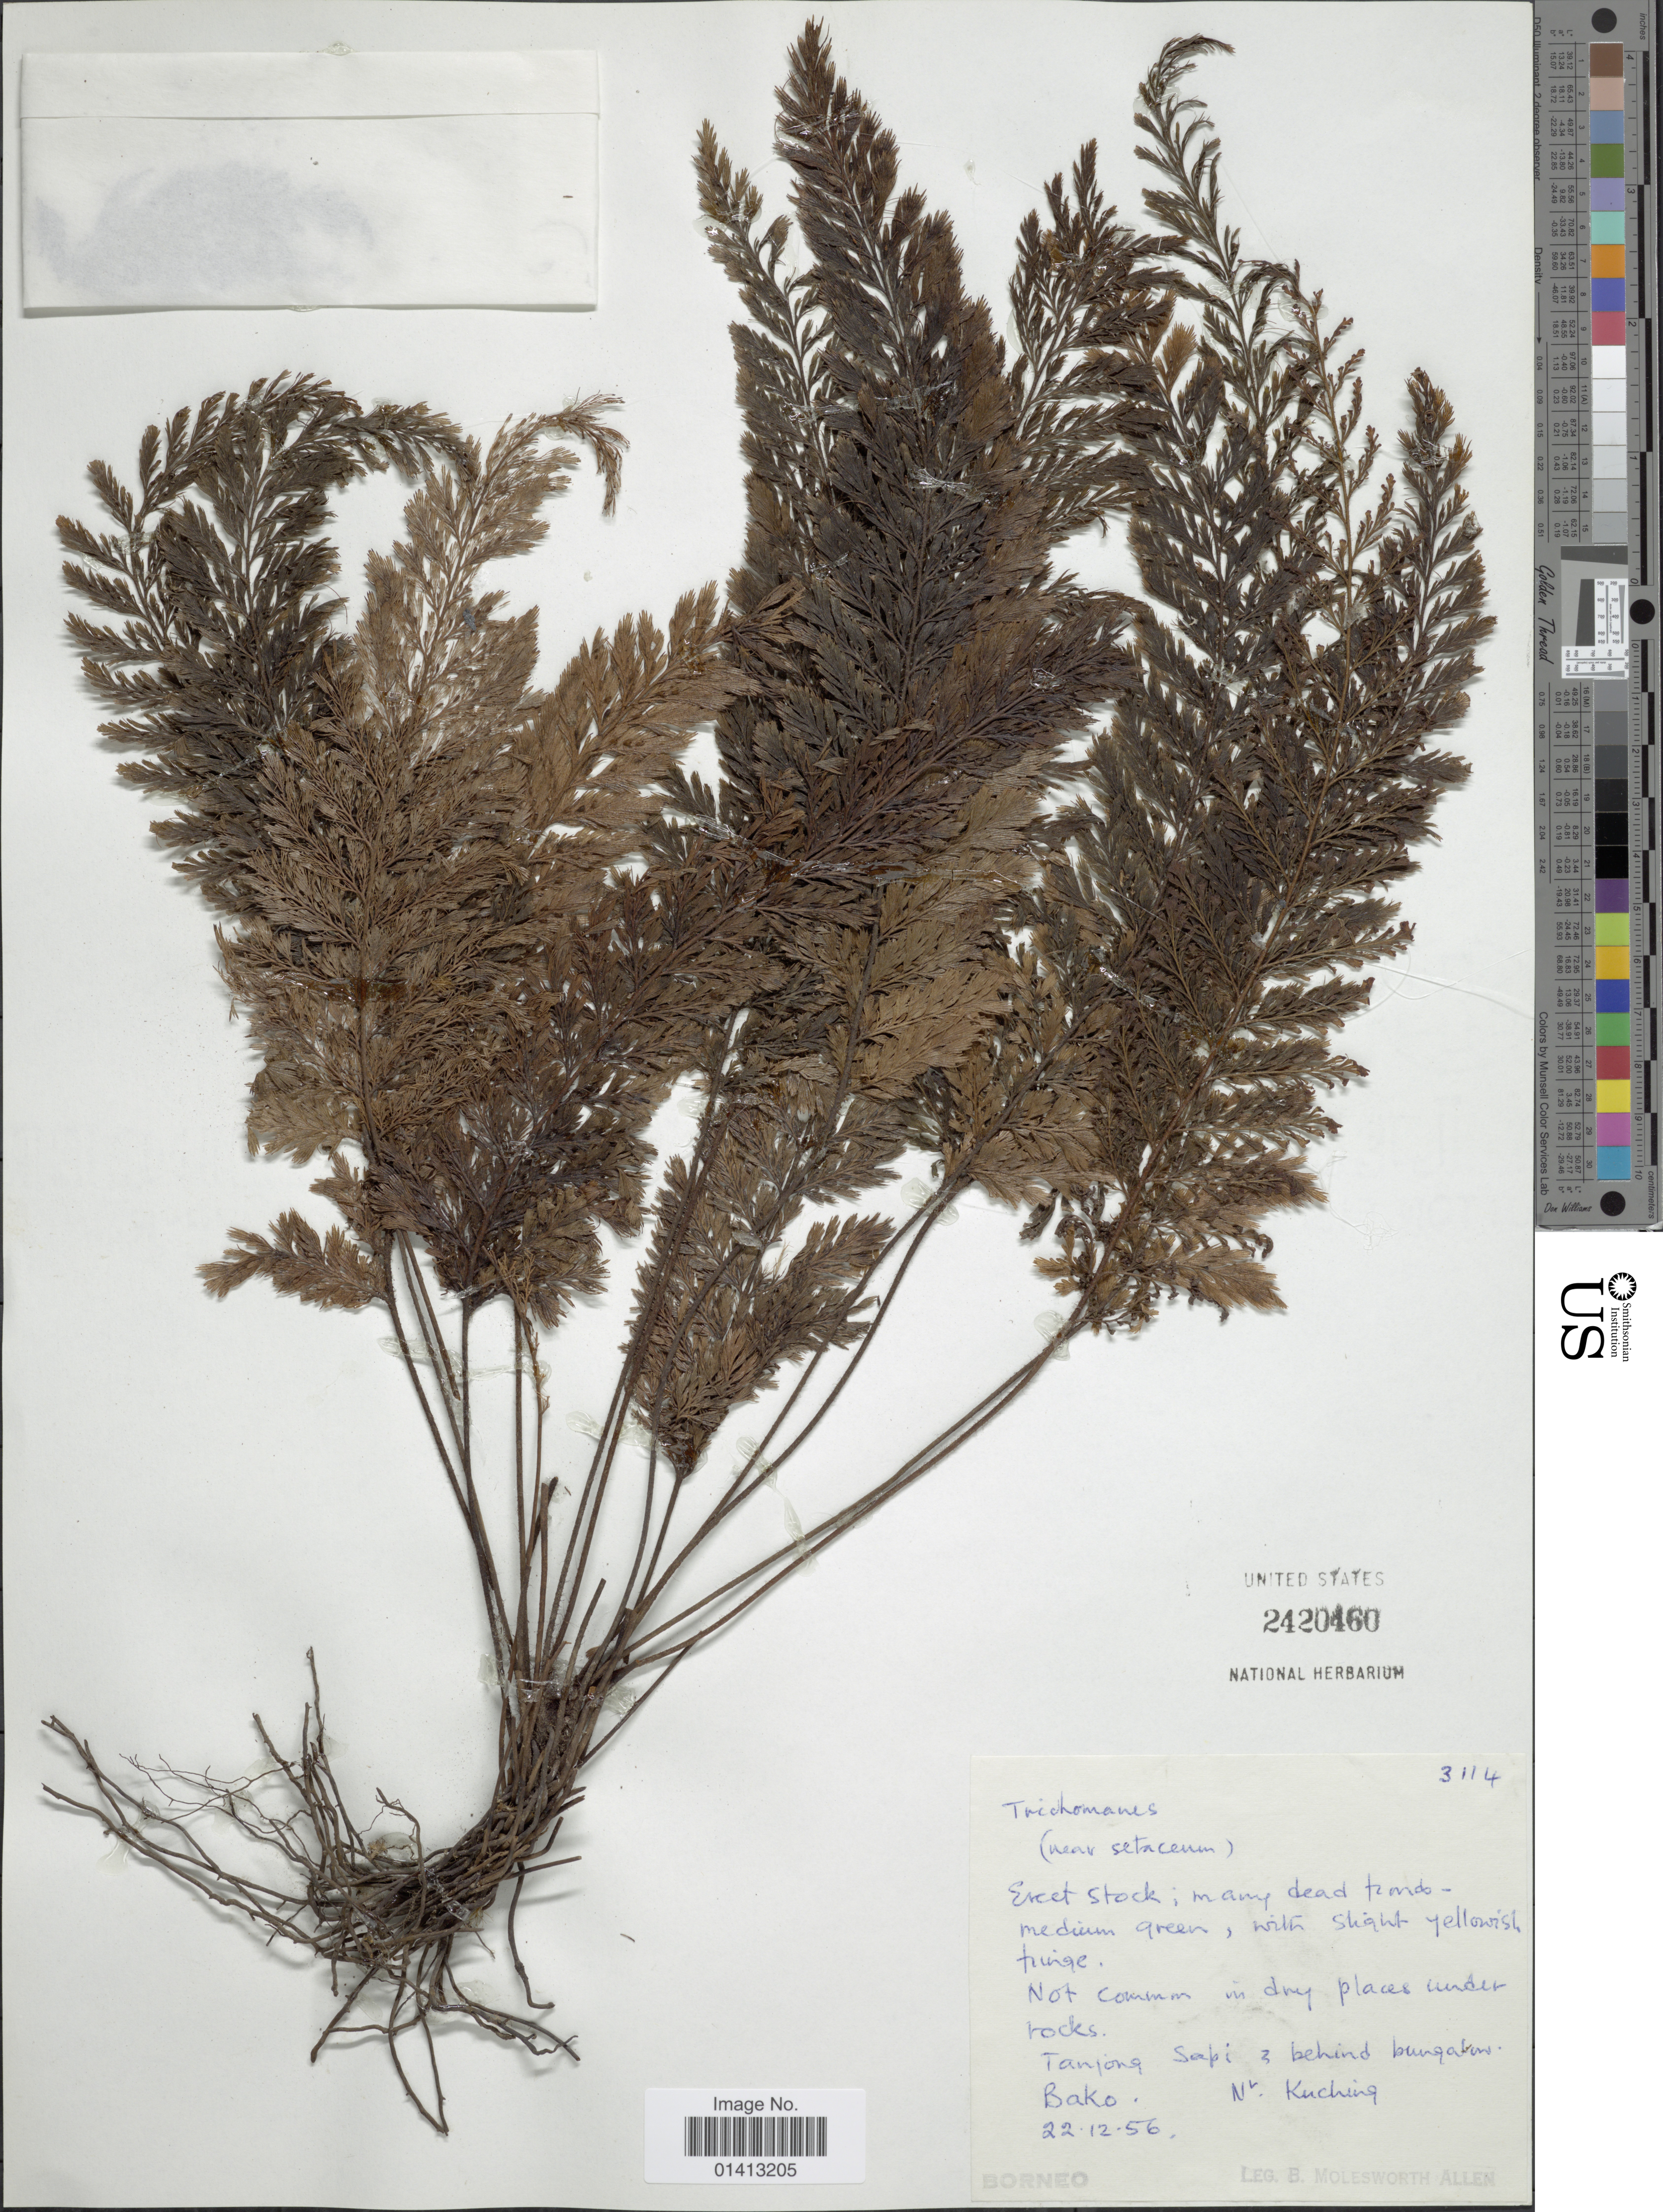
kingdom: Plantae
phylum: Tracheophyta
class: Polypodiopsida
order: Hymenophyllales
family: Hymenophyllaceae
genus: Crepidomanes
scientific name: Crepidomanes sp.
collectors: B. E. G. Molesworth-Allen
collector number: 3114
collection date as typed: Transcribed d/m/y: 22/12/56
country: Malaysia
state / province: Sarawak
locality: Tanjong Sapi, behind bungalow, Bako, Kuching. Borneo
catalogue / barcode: US 2420460